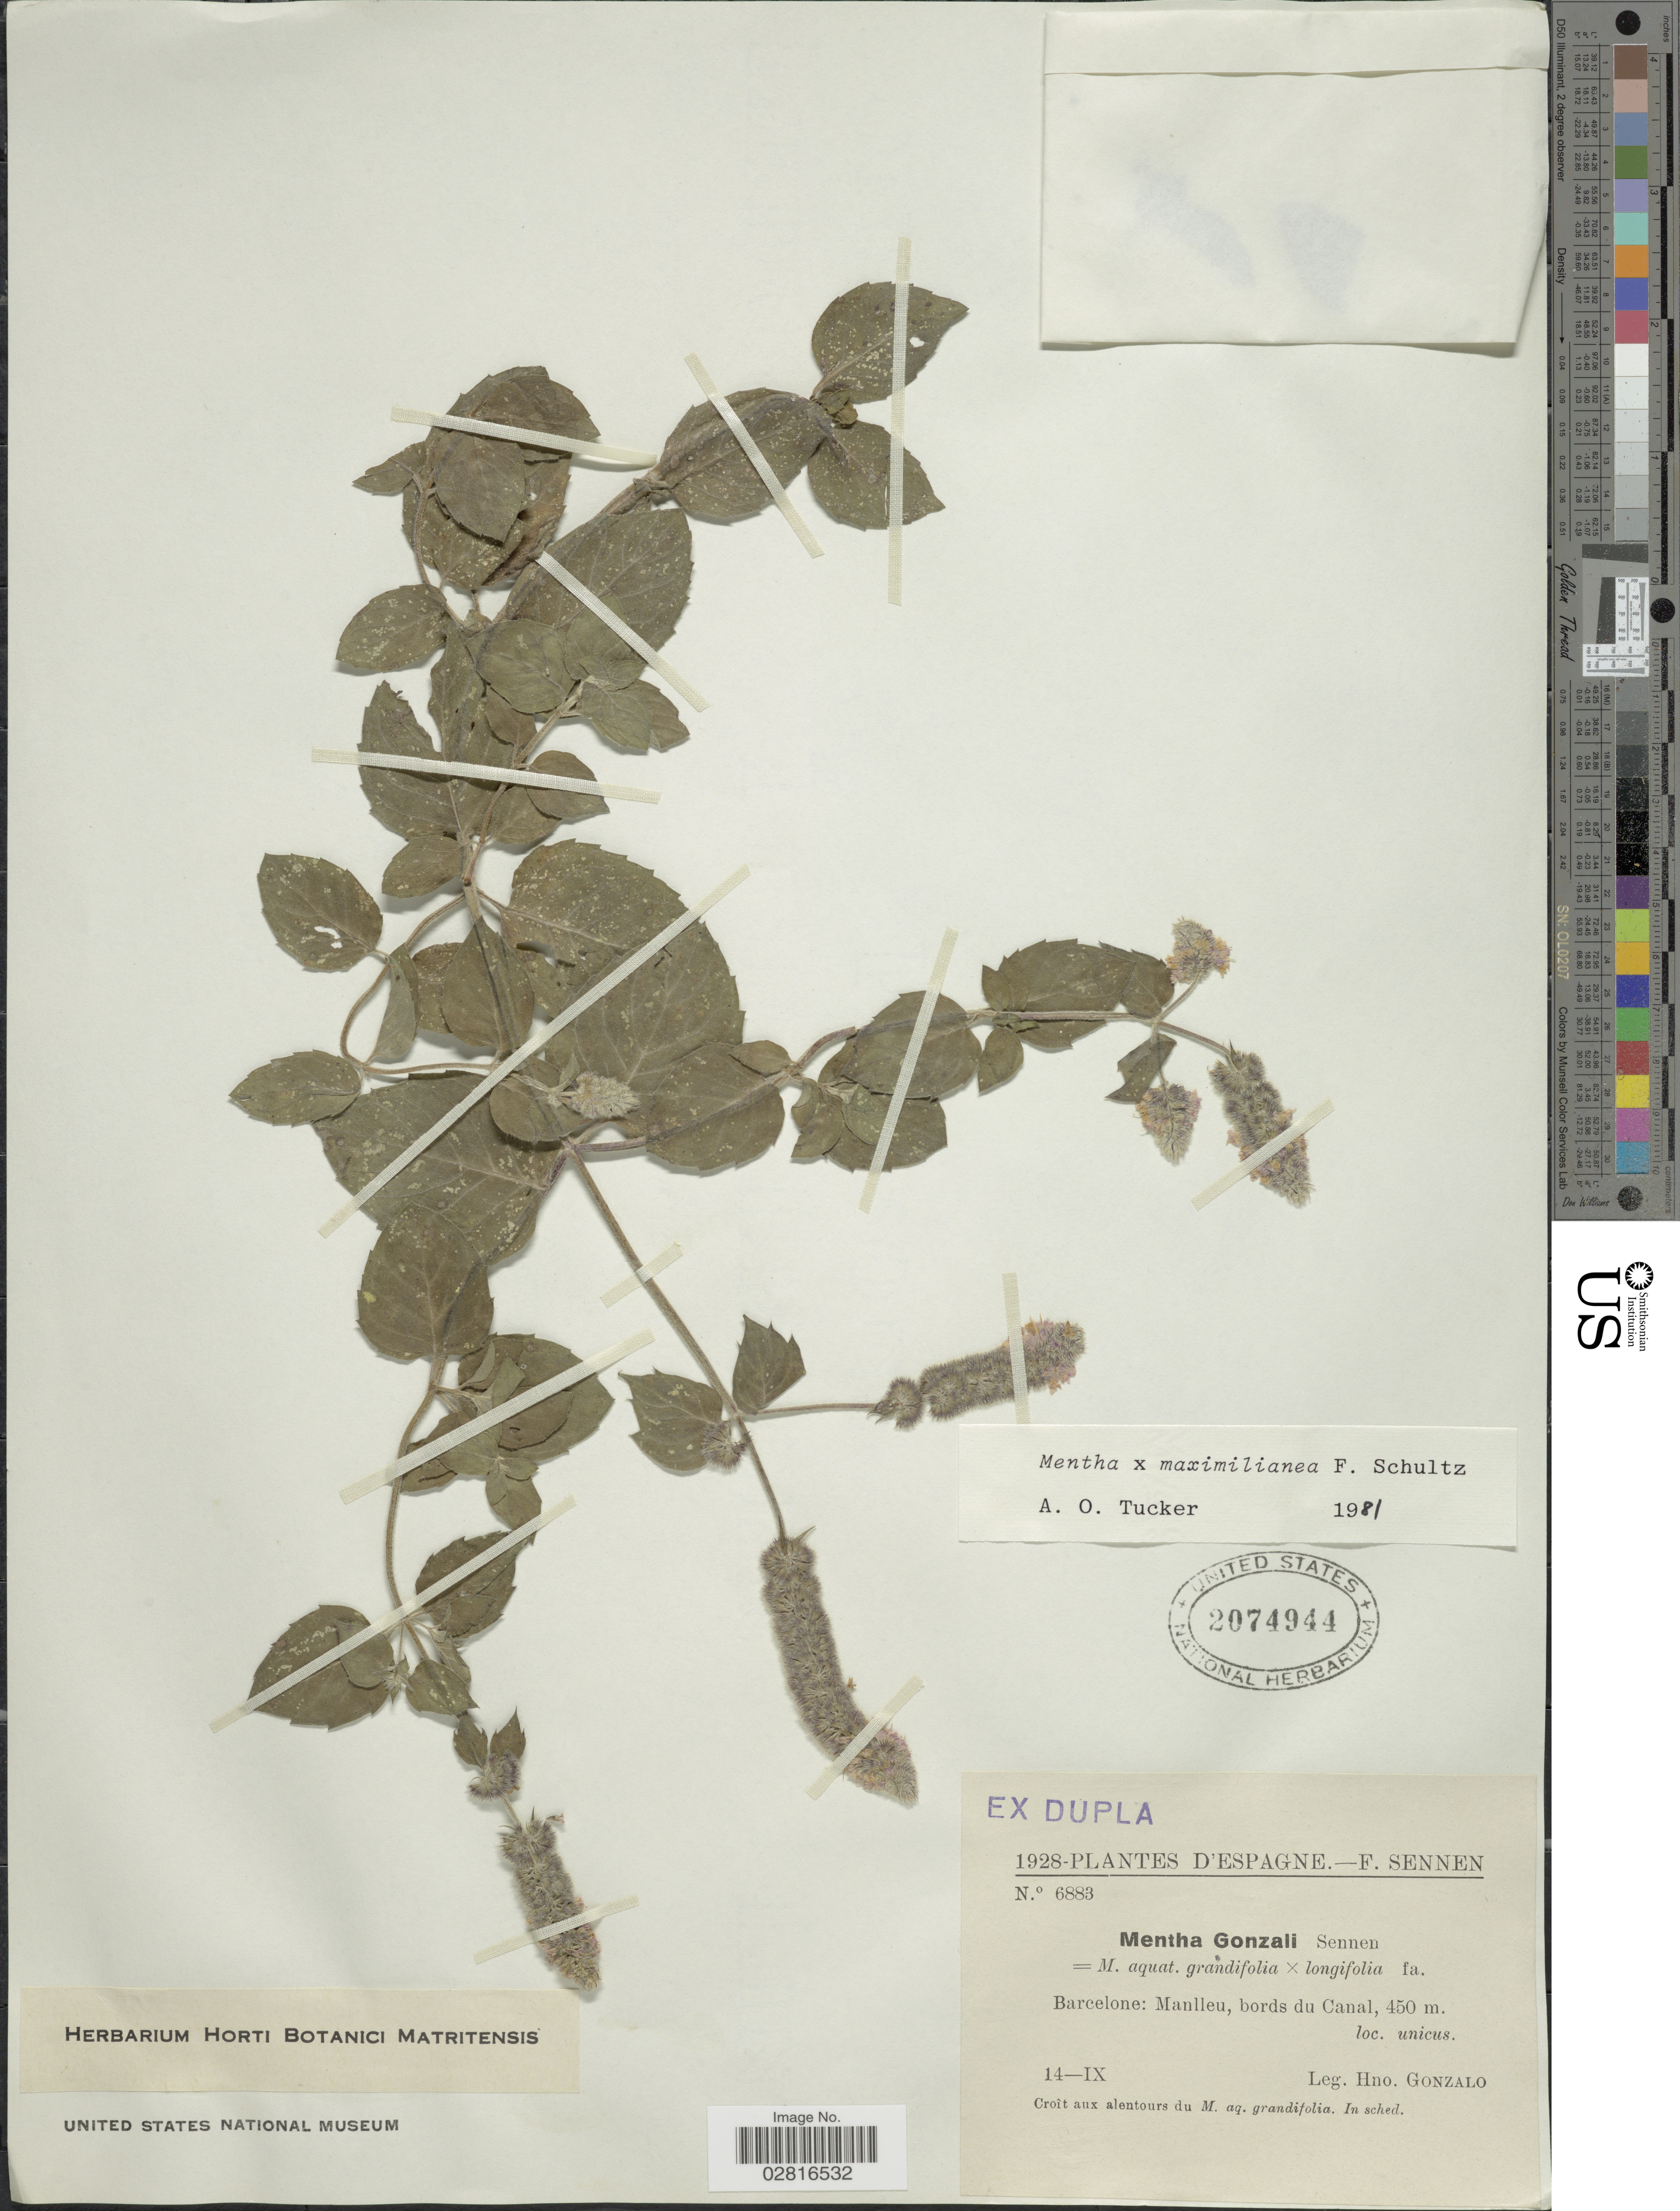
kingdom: Plantae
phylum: Tracheophyta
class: Magnoliopsida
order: Lamiales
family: Lamiaceae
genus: Mentha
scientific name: Mentha x maximilianea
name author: F.W. Schultz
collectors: H. Gonzalo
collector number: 6883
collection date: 1928-09-14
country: Spain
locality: Espagne. Barcelone: Manlleu, bords du Canal.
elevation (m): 450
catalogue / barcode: US 2074944